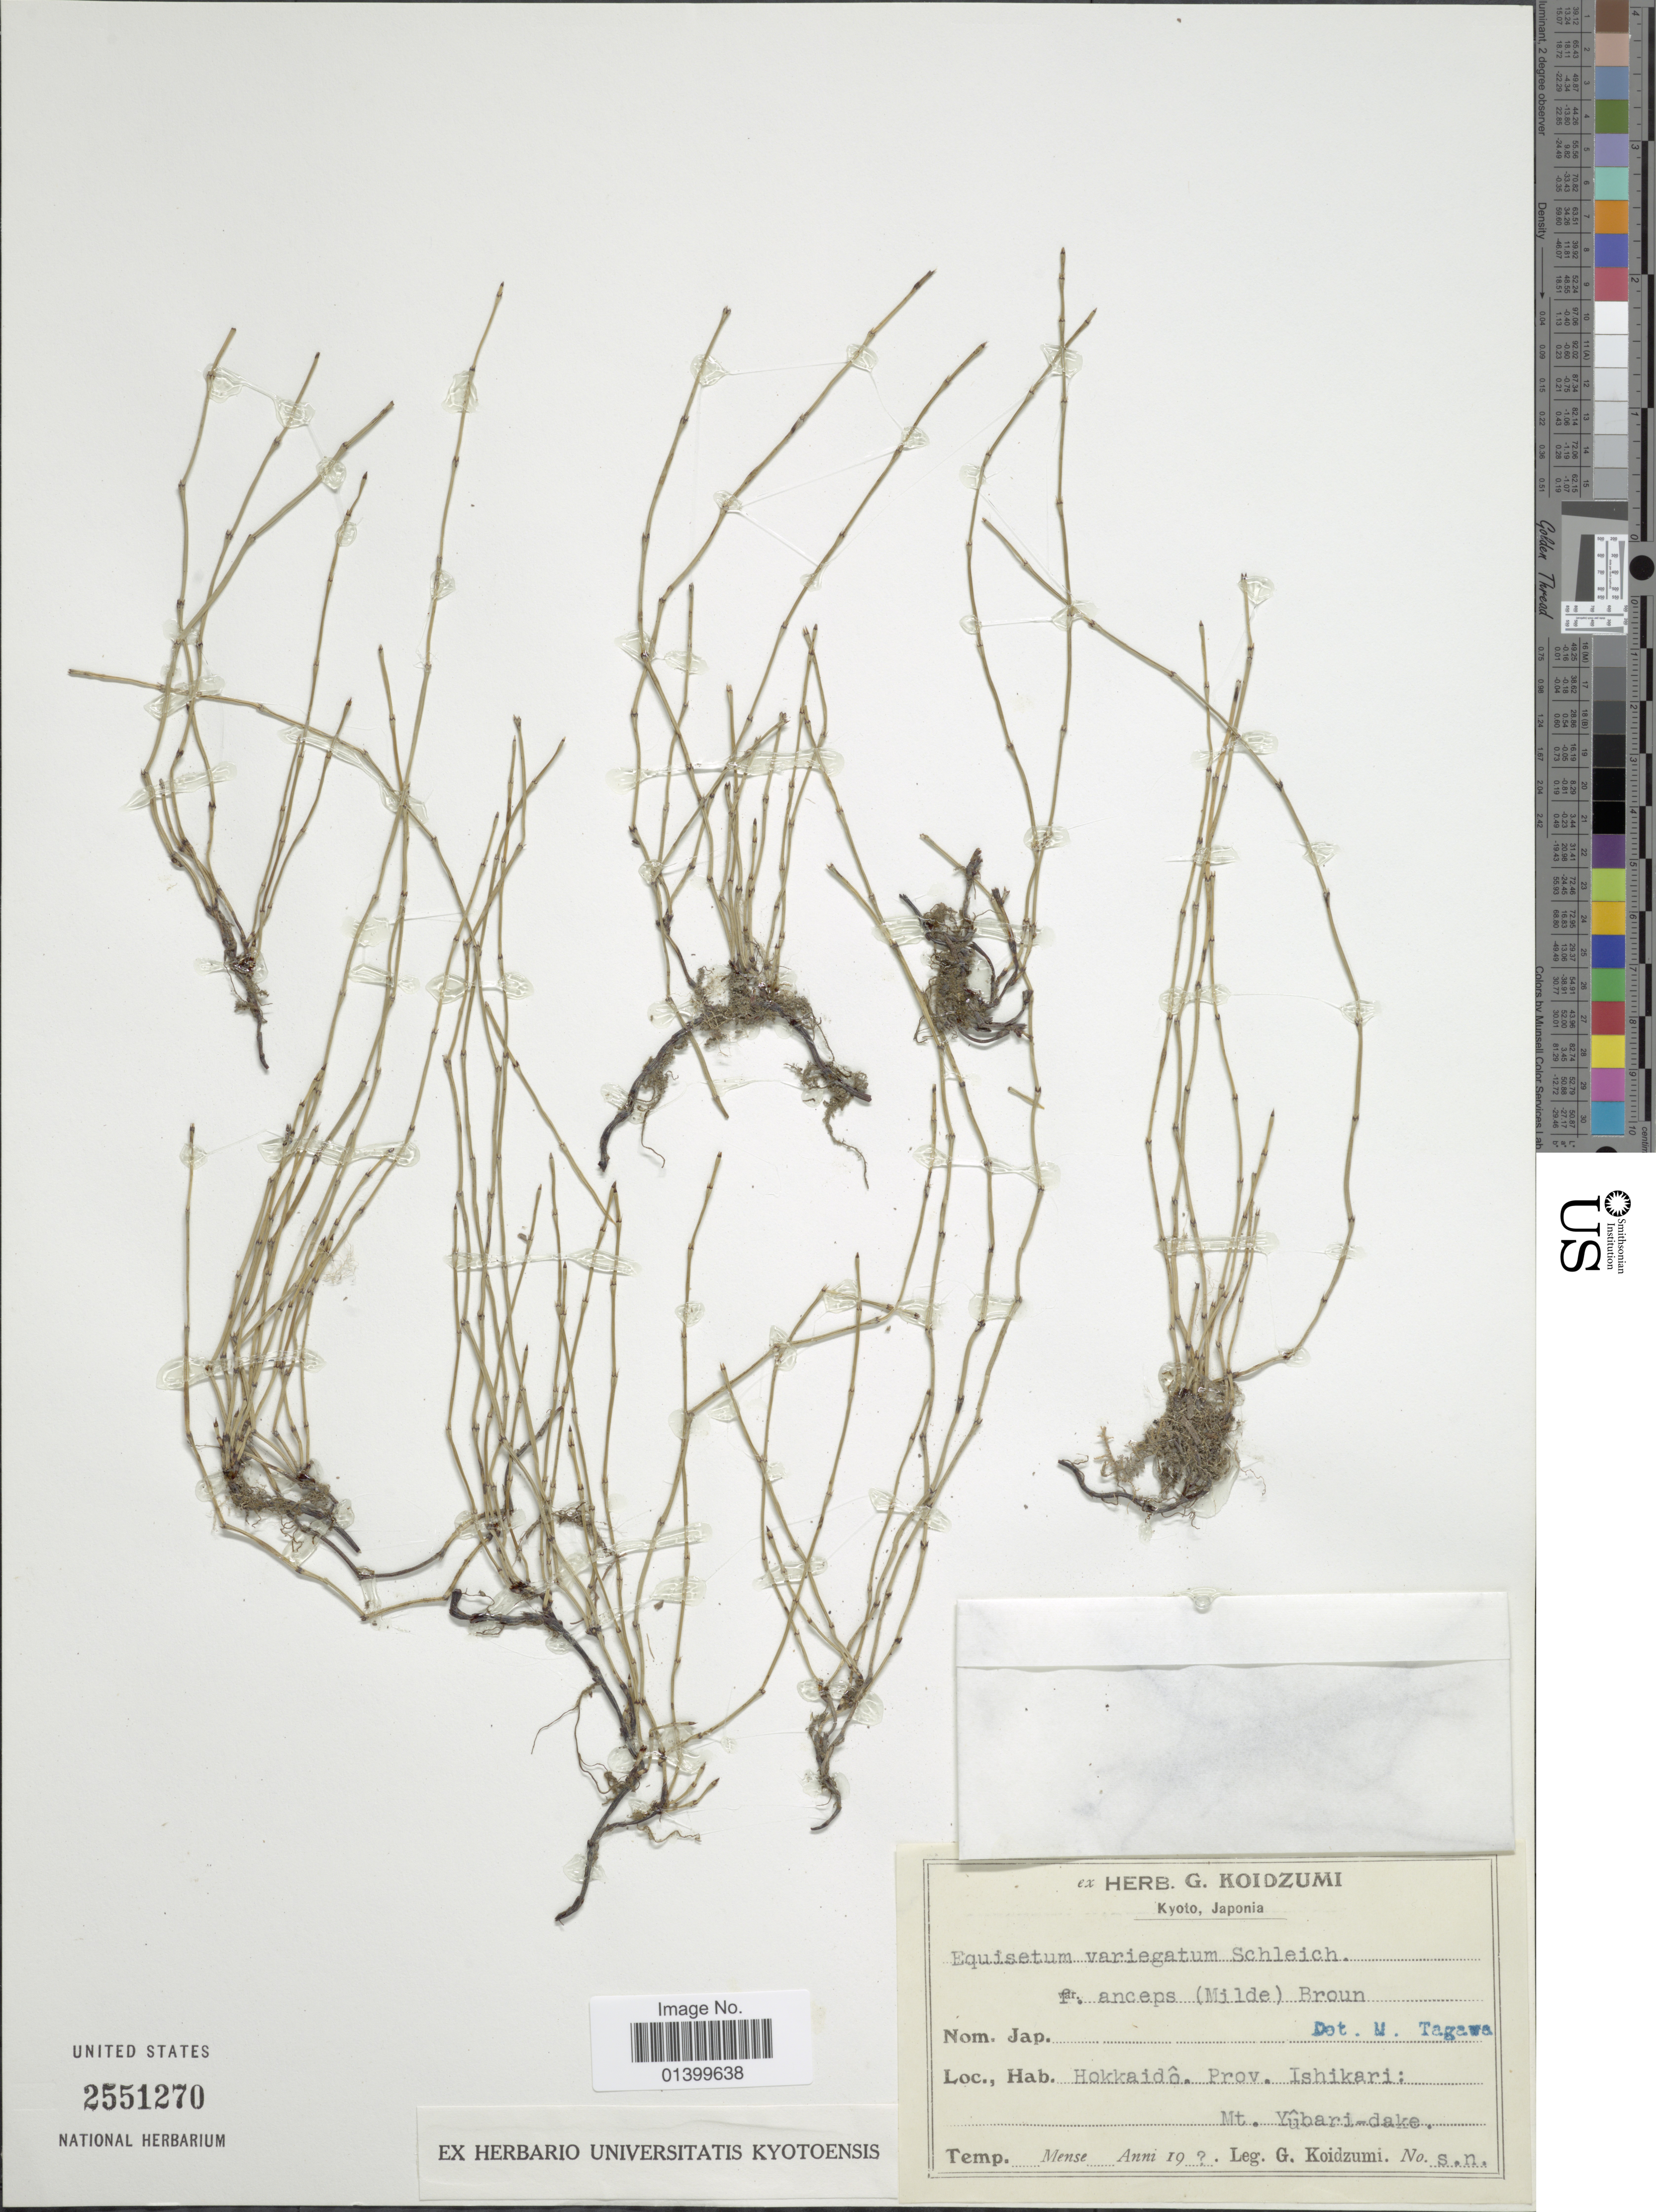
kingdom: Plantae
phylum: Tracheophyta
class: Polypodiopsida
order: Equisetales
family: Equisetaceae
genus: Equisetum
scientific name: Equisetum variegatum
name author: Schleich. ex F. Weber & D. Mohr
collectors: G. Koidzumi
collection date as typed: Transcribed d/m/y: //19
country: Japan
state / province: Kyoto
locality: Kyoto. Hokkaidô, Prov. Ishikari: Mt. Yûbari-dake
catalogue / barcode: US 2551270